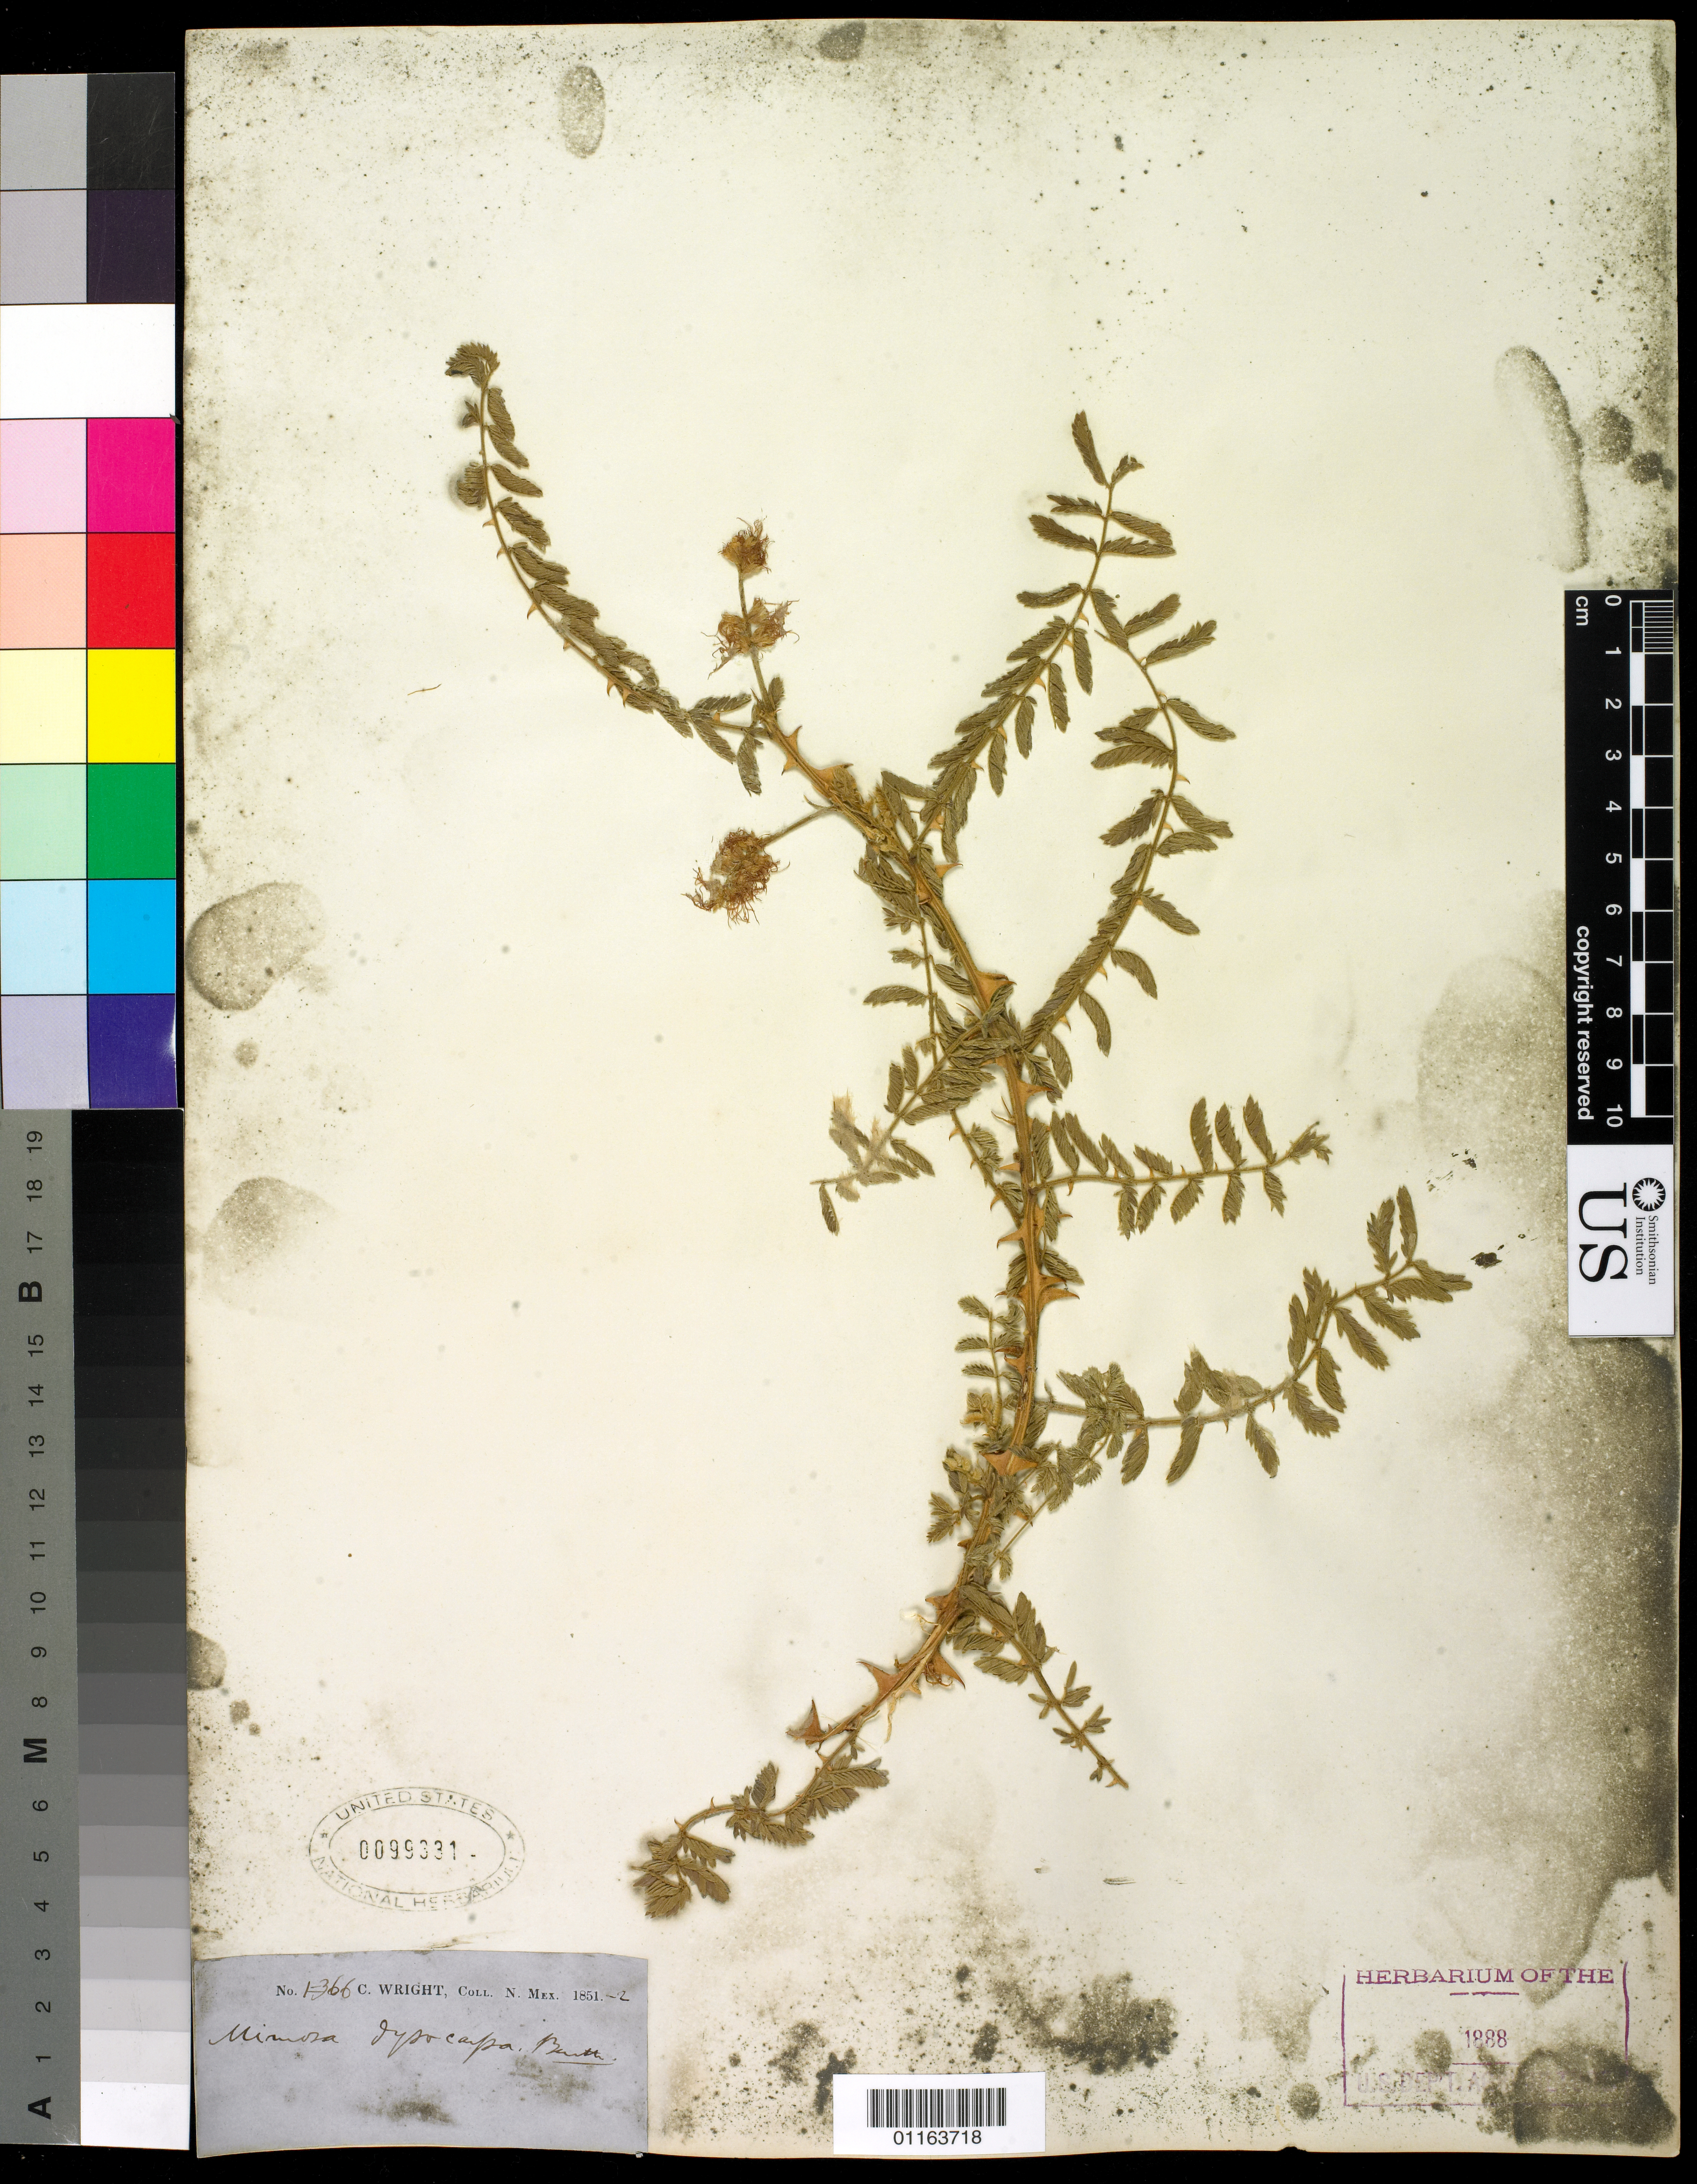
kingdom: Plantae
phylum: Tracheophyta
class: Magnoliopsida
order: Fabales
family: Fabaceae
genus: Mimosa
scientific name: Mimosa dysocarpa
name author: Benth. ex A. Gray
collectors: C. Wright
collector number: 1366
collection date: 1851/1852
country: United States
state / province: New Mexico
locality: "N. Mex." [=northern Mexico or New Mexico? either way possibly referring to present-day Arizona or Texas]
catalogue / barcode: US 99331